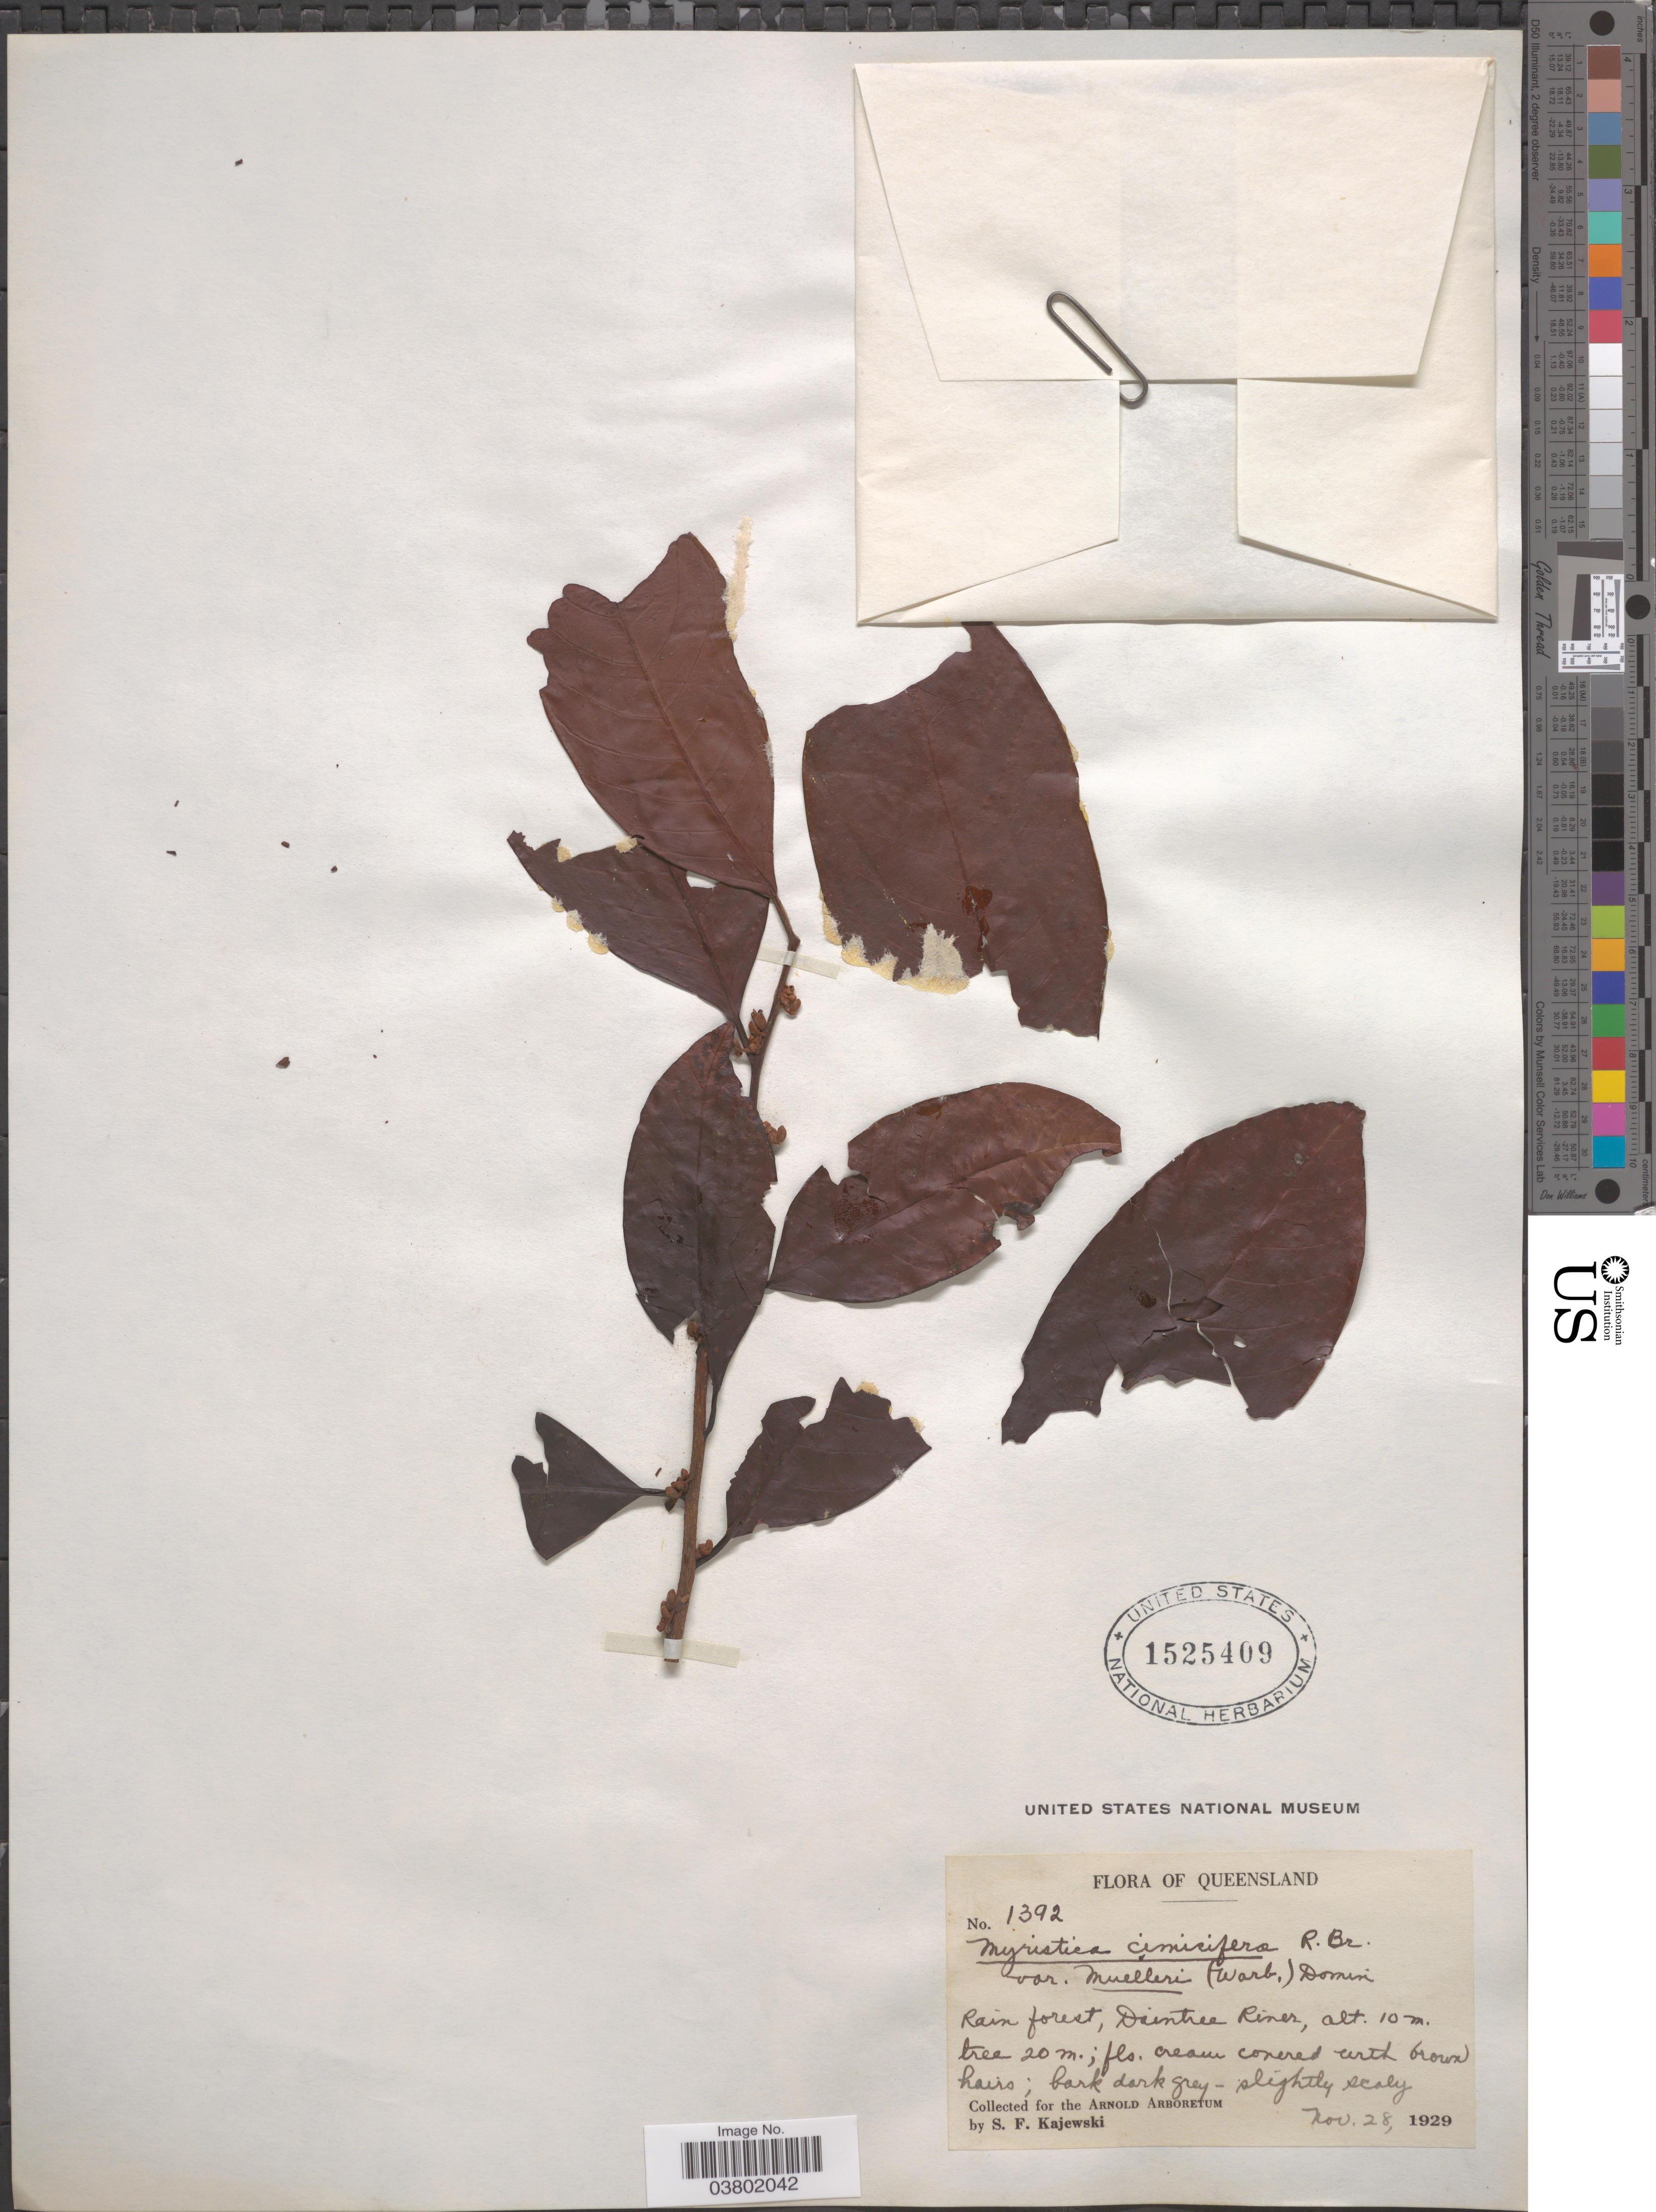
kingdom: Plantae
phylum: Tracheophyta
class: Magnoliopsida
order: Magnoliales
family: Myristicaceae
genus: Myristica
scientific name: Myristica muelleri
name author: Warb.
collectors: S. Kajewski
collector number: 1394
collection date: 1929-11-28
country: Australia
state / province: Queensland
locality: Daintree River.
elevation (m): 10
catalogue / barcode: US 1525409